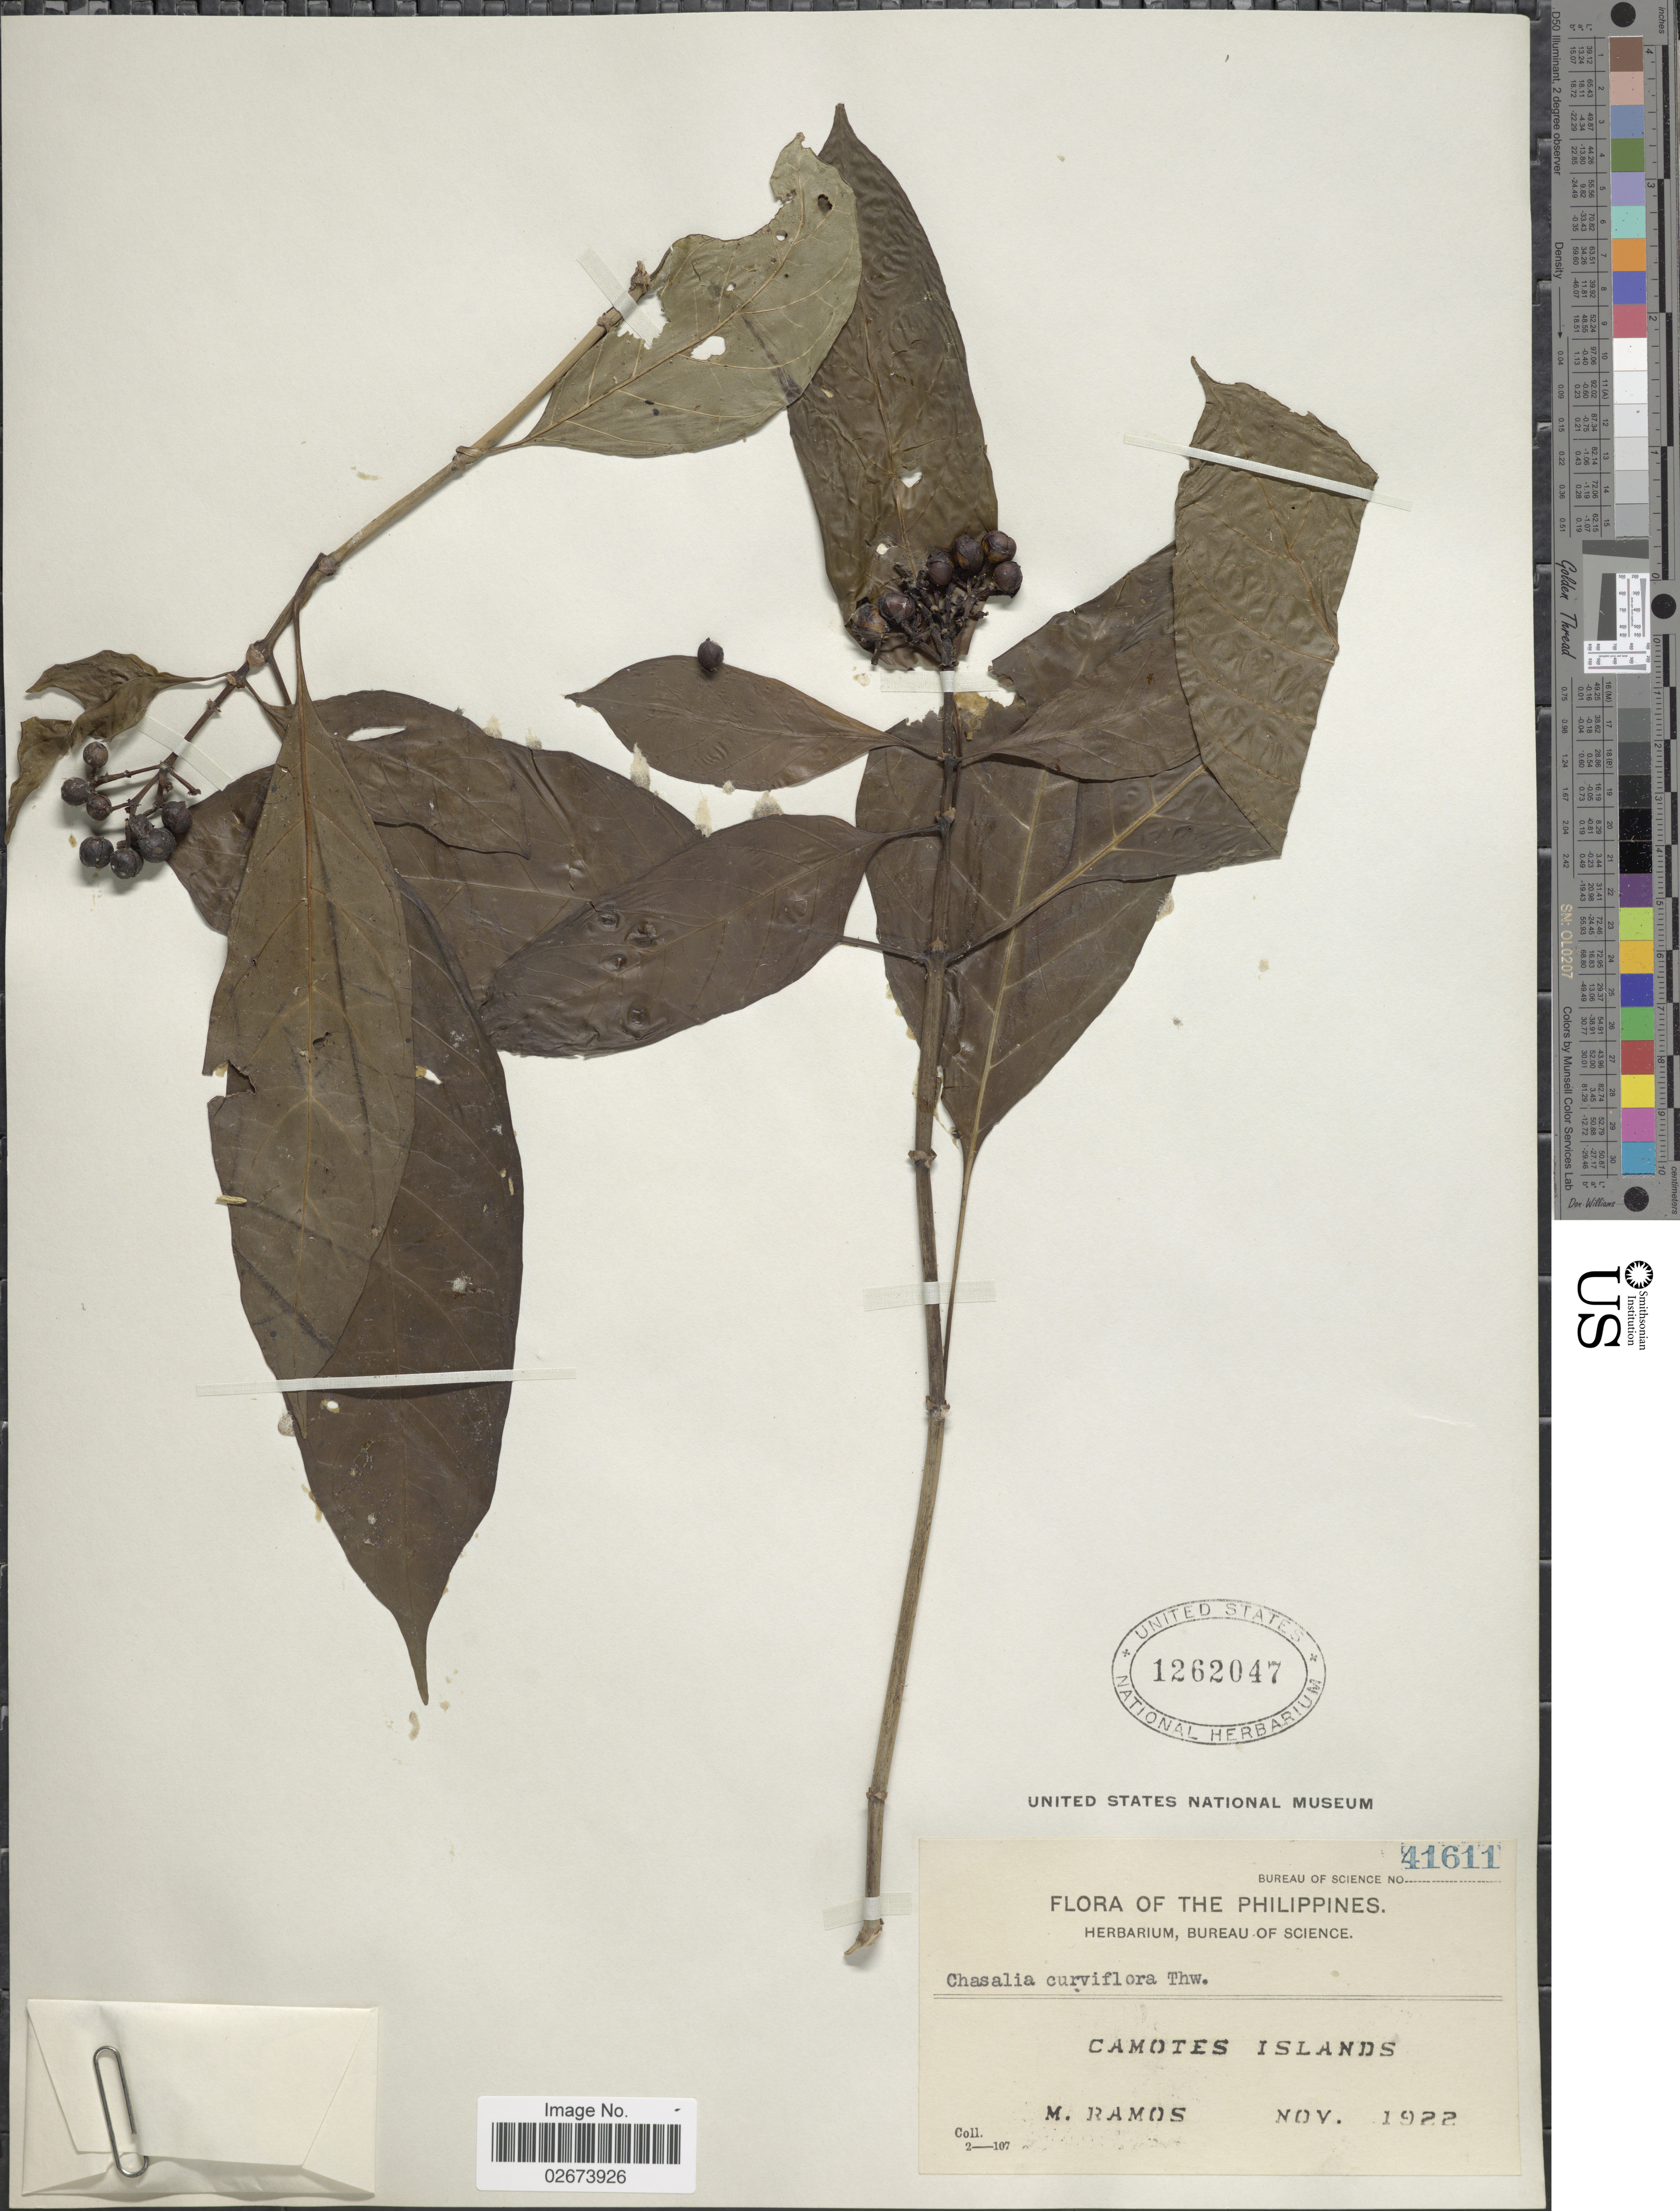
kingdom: Plantae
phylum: Tracheophyta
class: Magnoliopsida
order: Gentianales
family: Rubiaceae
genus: Chassalia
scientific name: Chassalia lurida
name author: (Blume) Miq.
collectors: M. Ramos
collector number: Bureau of Science41611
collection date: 1922-11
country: Philippines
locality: Camotes Islands.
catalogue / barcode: US 1262047